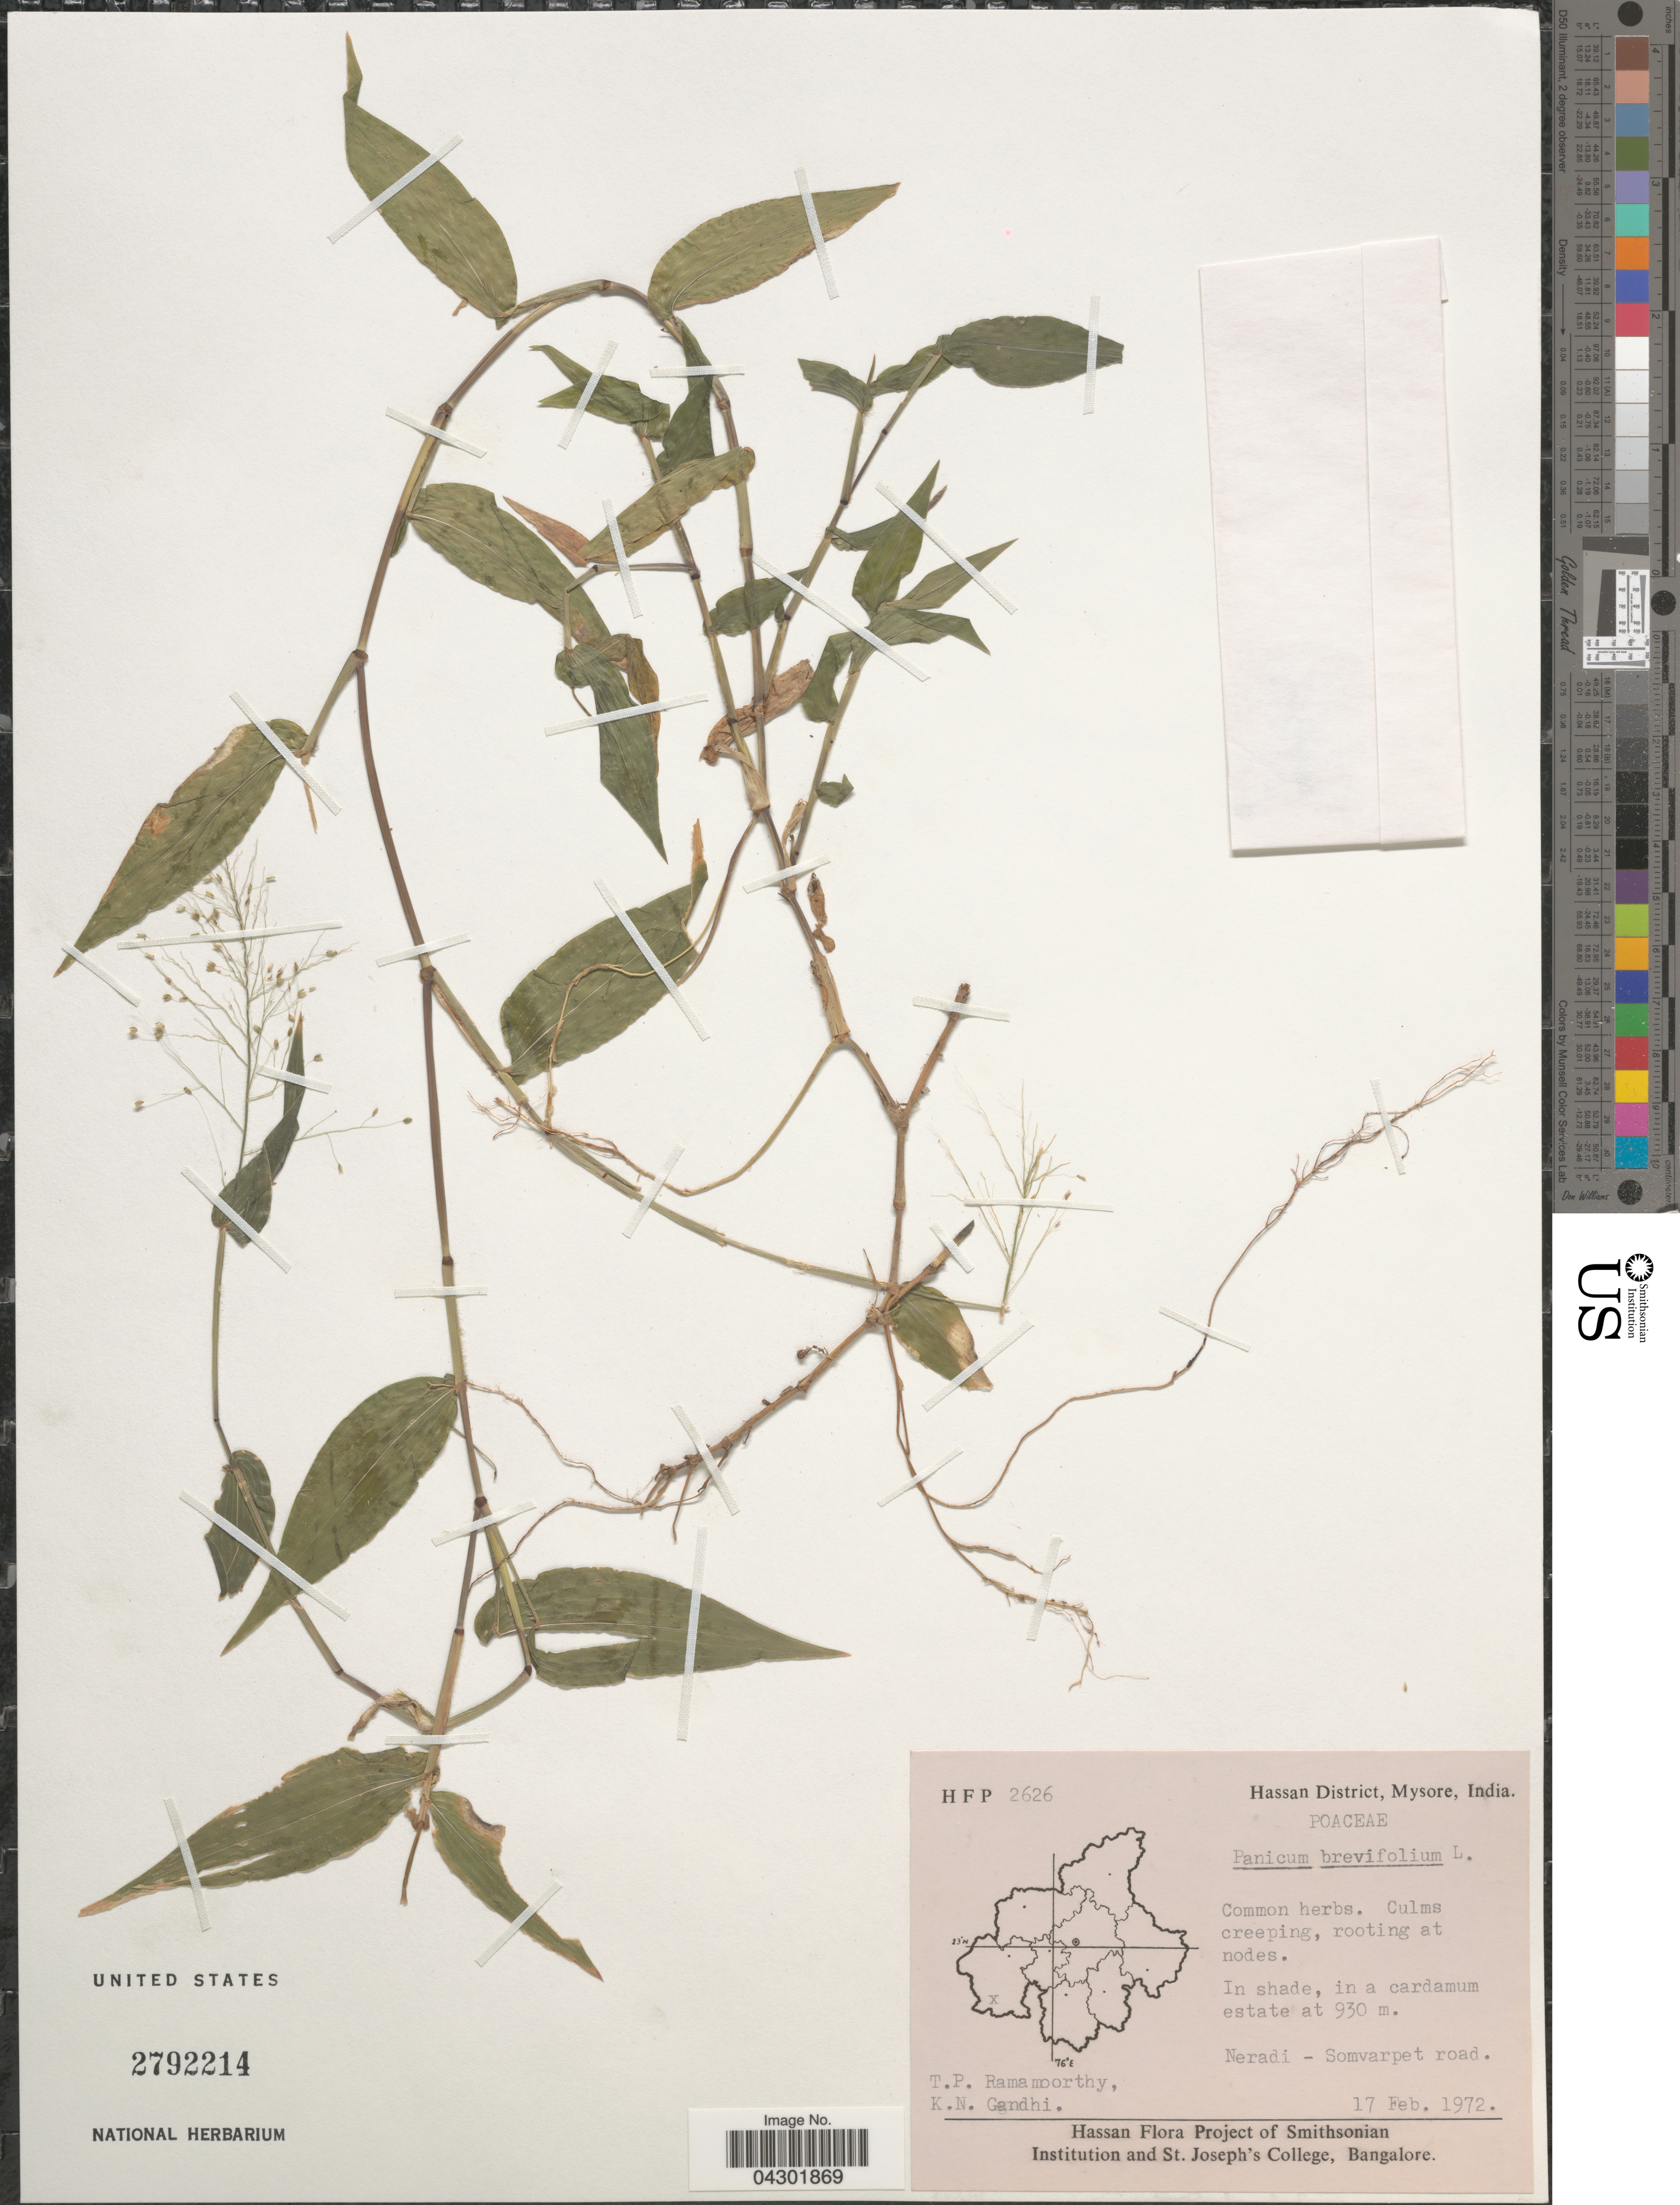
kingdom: Plantae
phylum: Tracheophyta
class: Liliopsida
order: Poales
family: Poaceae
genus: Panicum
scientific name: Panicum brevifolium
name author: L.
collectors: T. P. Ramamoorthy & K. N. Gandhi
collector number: HFP2626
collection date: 1972-02-17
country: India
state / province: Karnataka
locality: Hassan District, Mysore. Neradi - Somvarpet road.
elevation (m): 930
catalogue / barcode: US 2792214